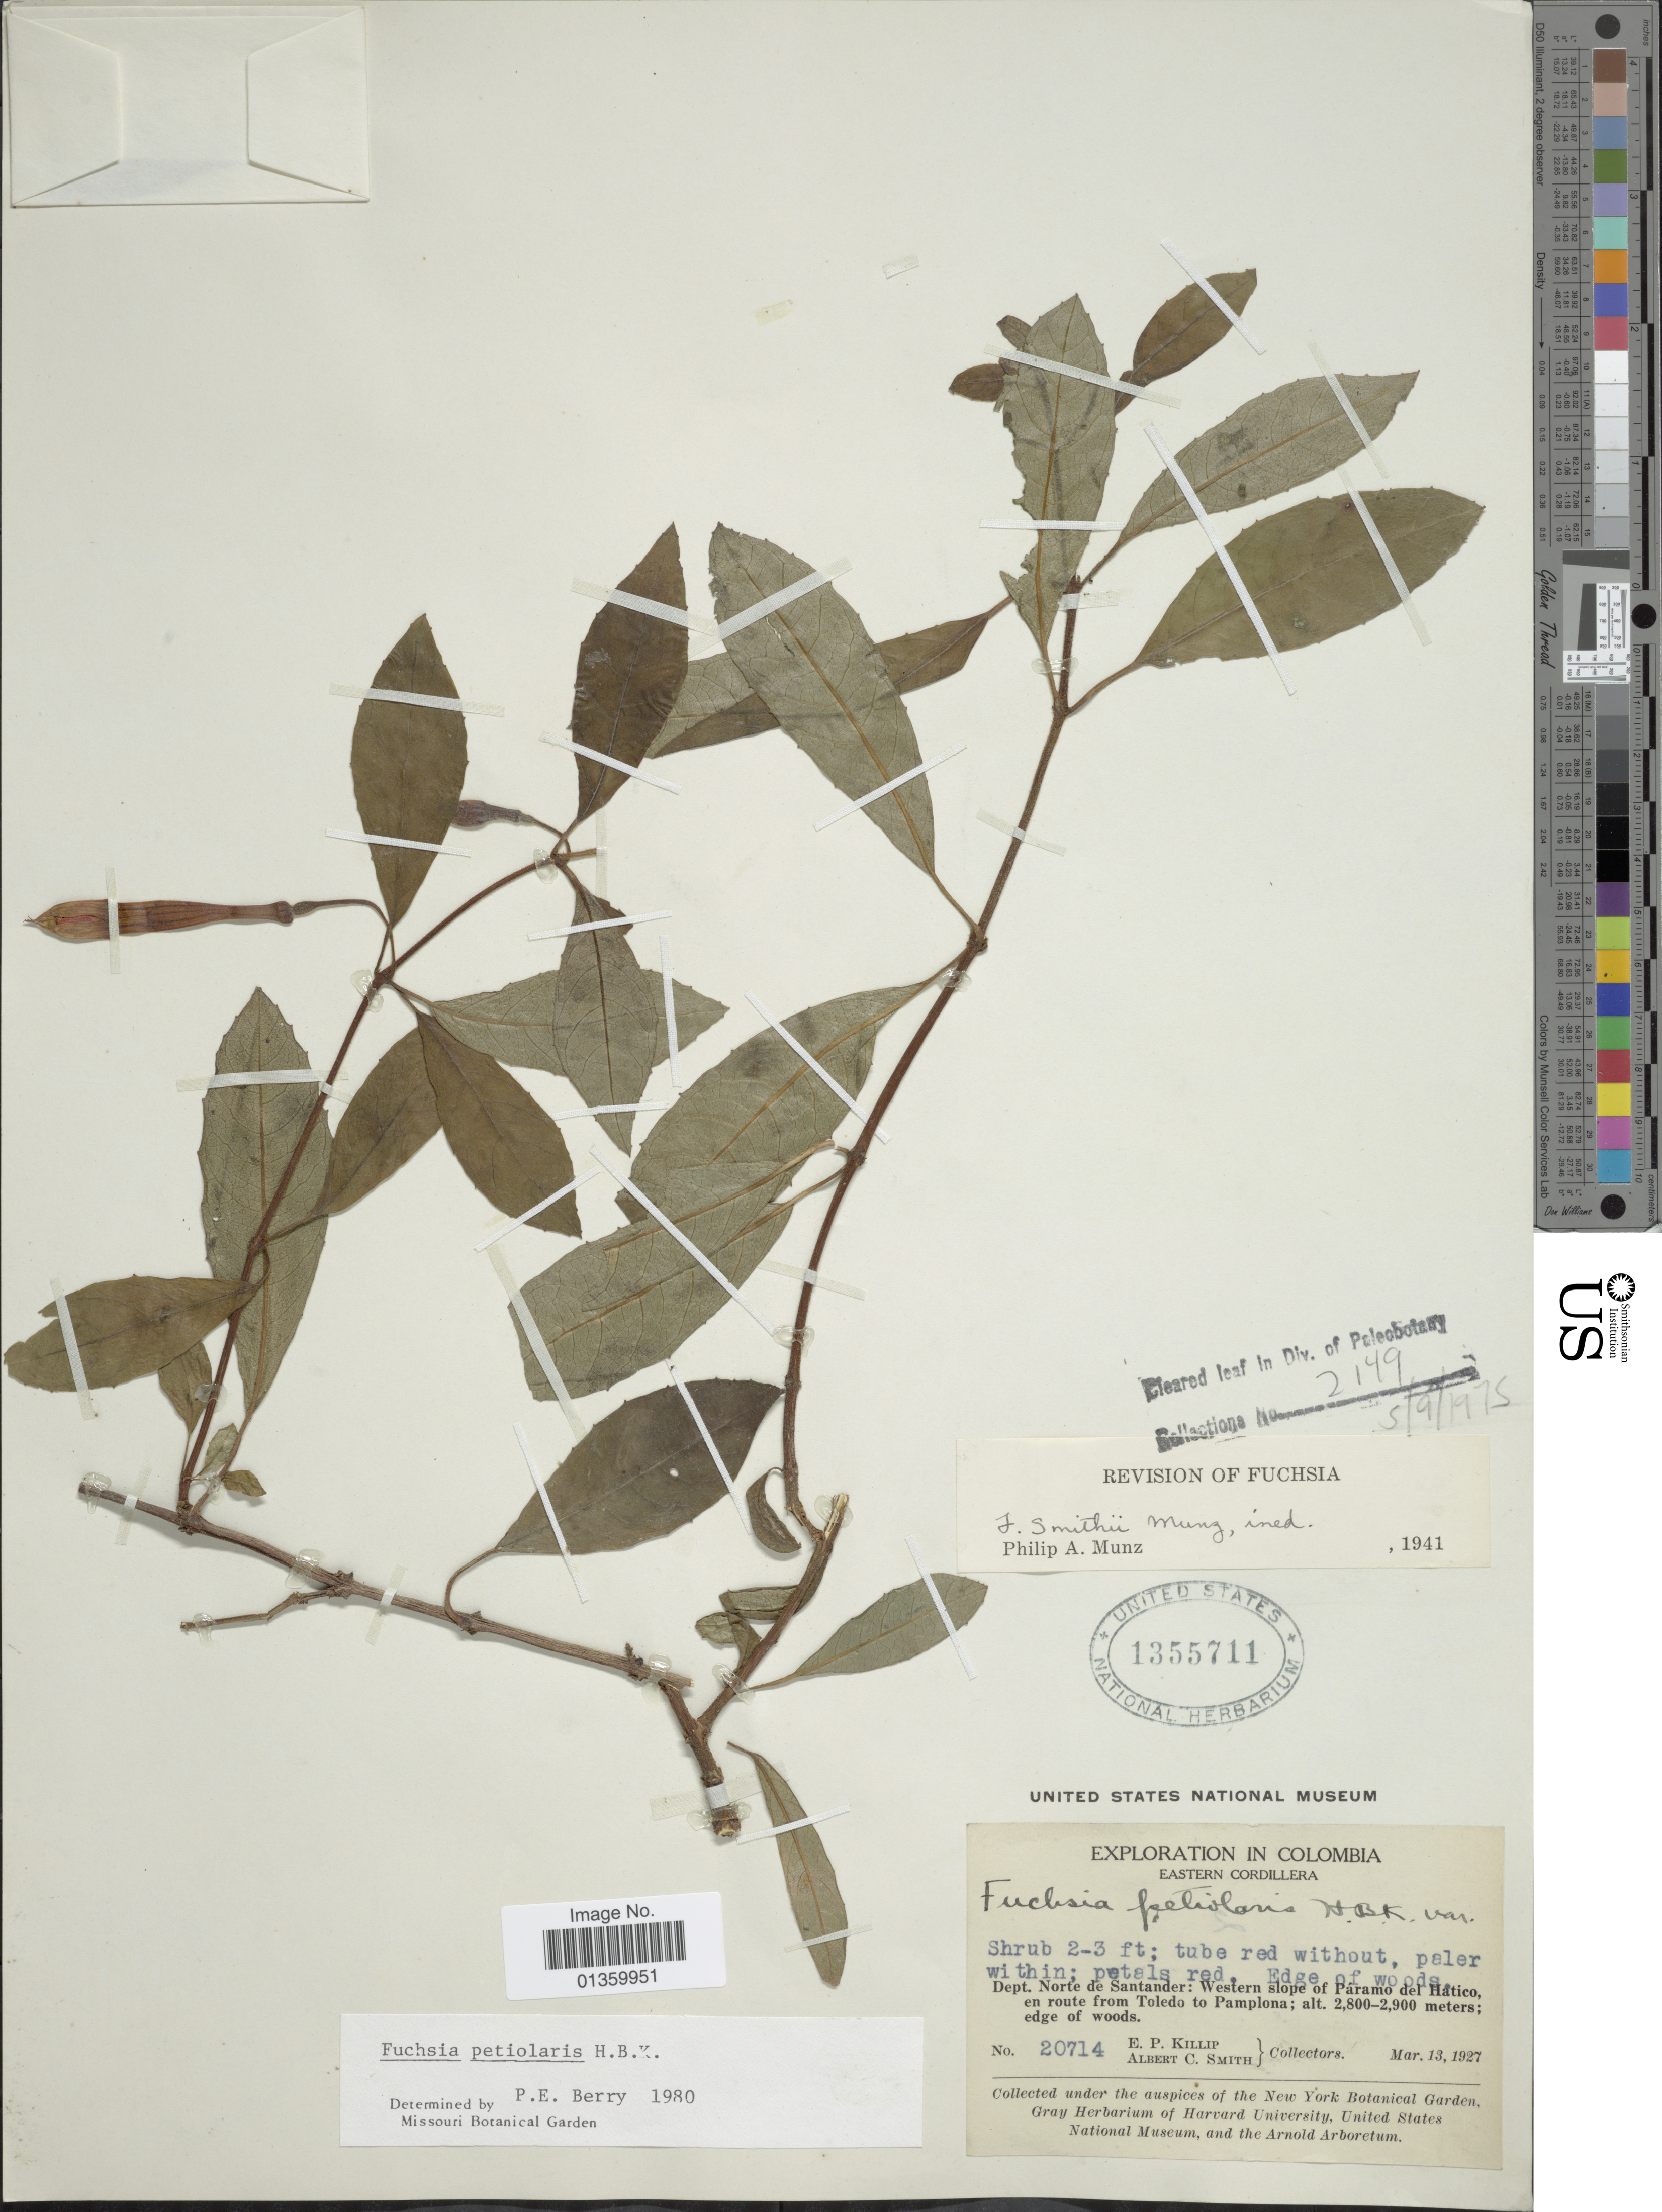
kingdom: Plantae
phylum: Tracheophyta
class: Magnoliopsida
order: Myrtales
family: Onagraceae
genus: Fuchsia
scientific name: Fuchsia petiolaris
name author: Kunth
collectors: E. P. Killip & A. C. Smith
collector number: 20714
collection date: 1927-03-13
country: Colombia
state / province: Norte de Santander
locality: Eastern Cordillera. Western slope of Paramo del Hatico, en route from Toledo to Pamplona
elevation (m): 2800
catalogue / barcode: US 1355711